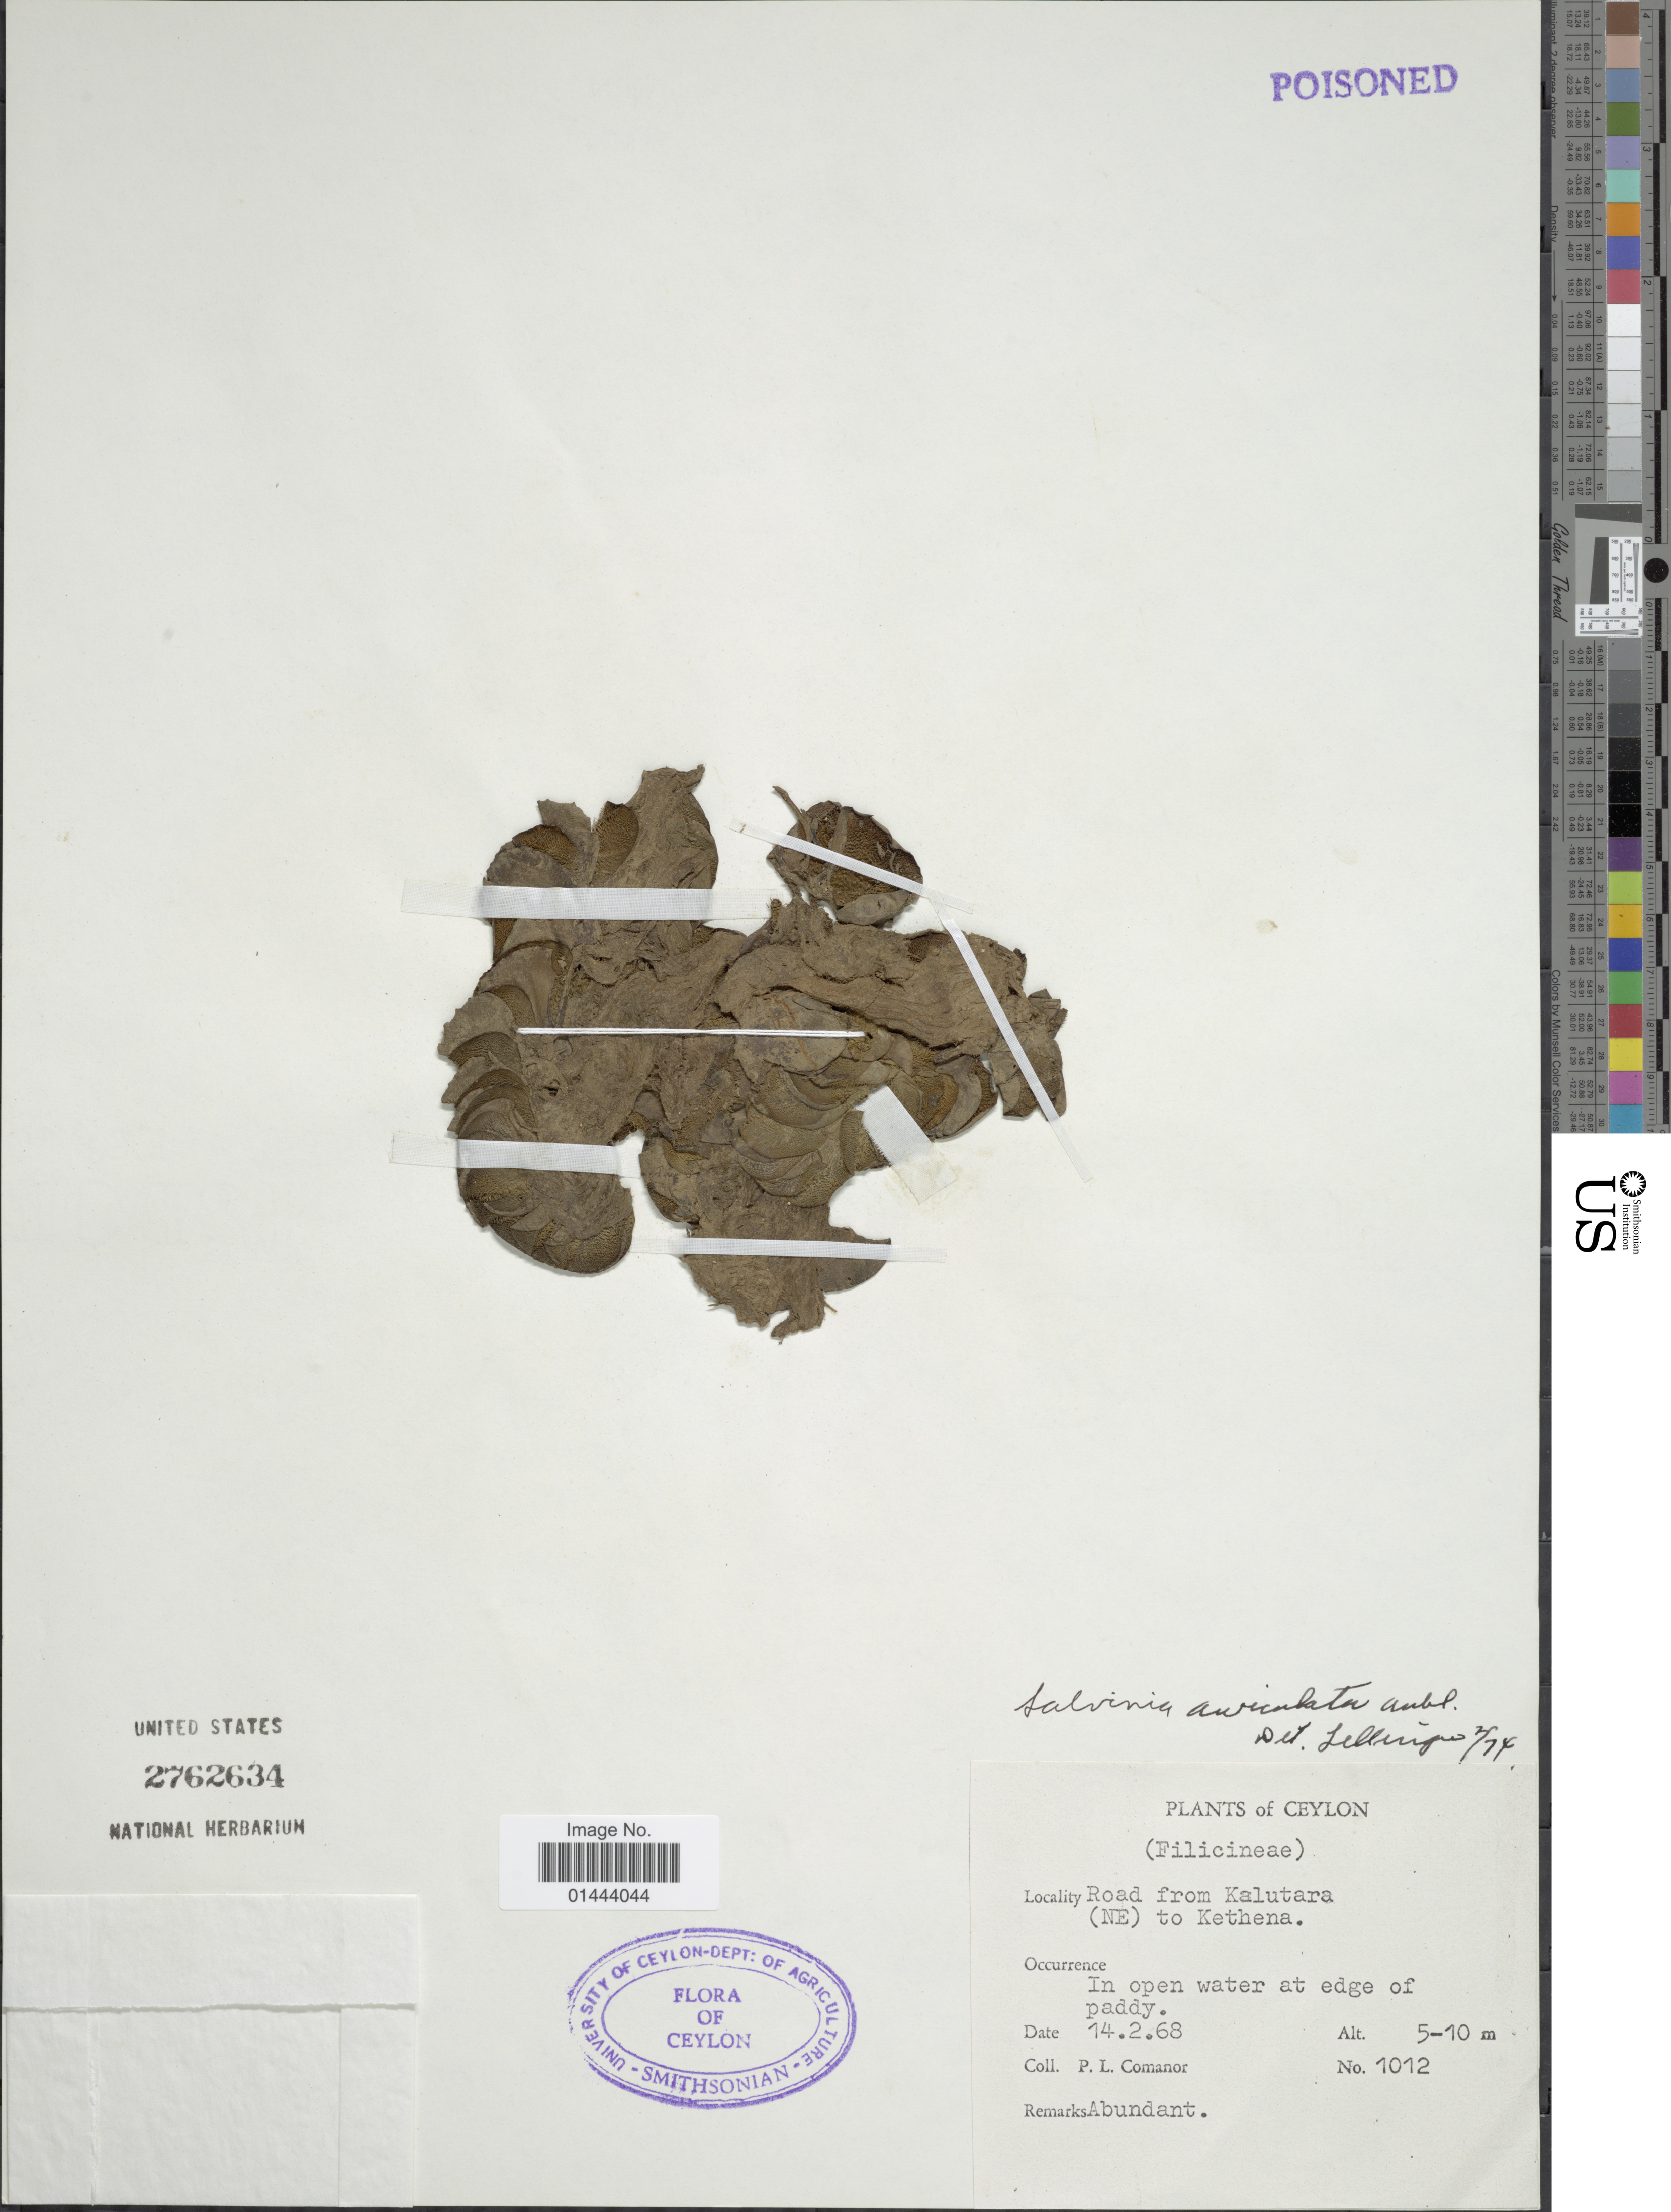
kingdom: Plantae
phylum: Tracheophyta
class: Polypodiopsida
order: Salviniales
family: Salviniaceae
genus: Salvinia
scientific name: Salvinia molesta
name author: D.S. Mitch.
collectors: P. Comanor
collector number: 1012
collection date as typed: Transcribed d/m/y: 14/2/68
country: Sri Lanka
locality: Ceylon, road from Kalutara, (NE) to Kethena, in open water at edge of paddy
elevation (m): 5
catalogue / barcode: US 2762634